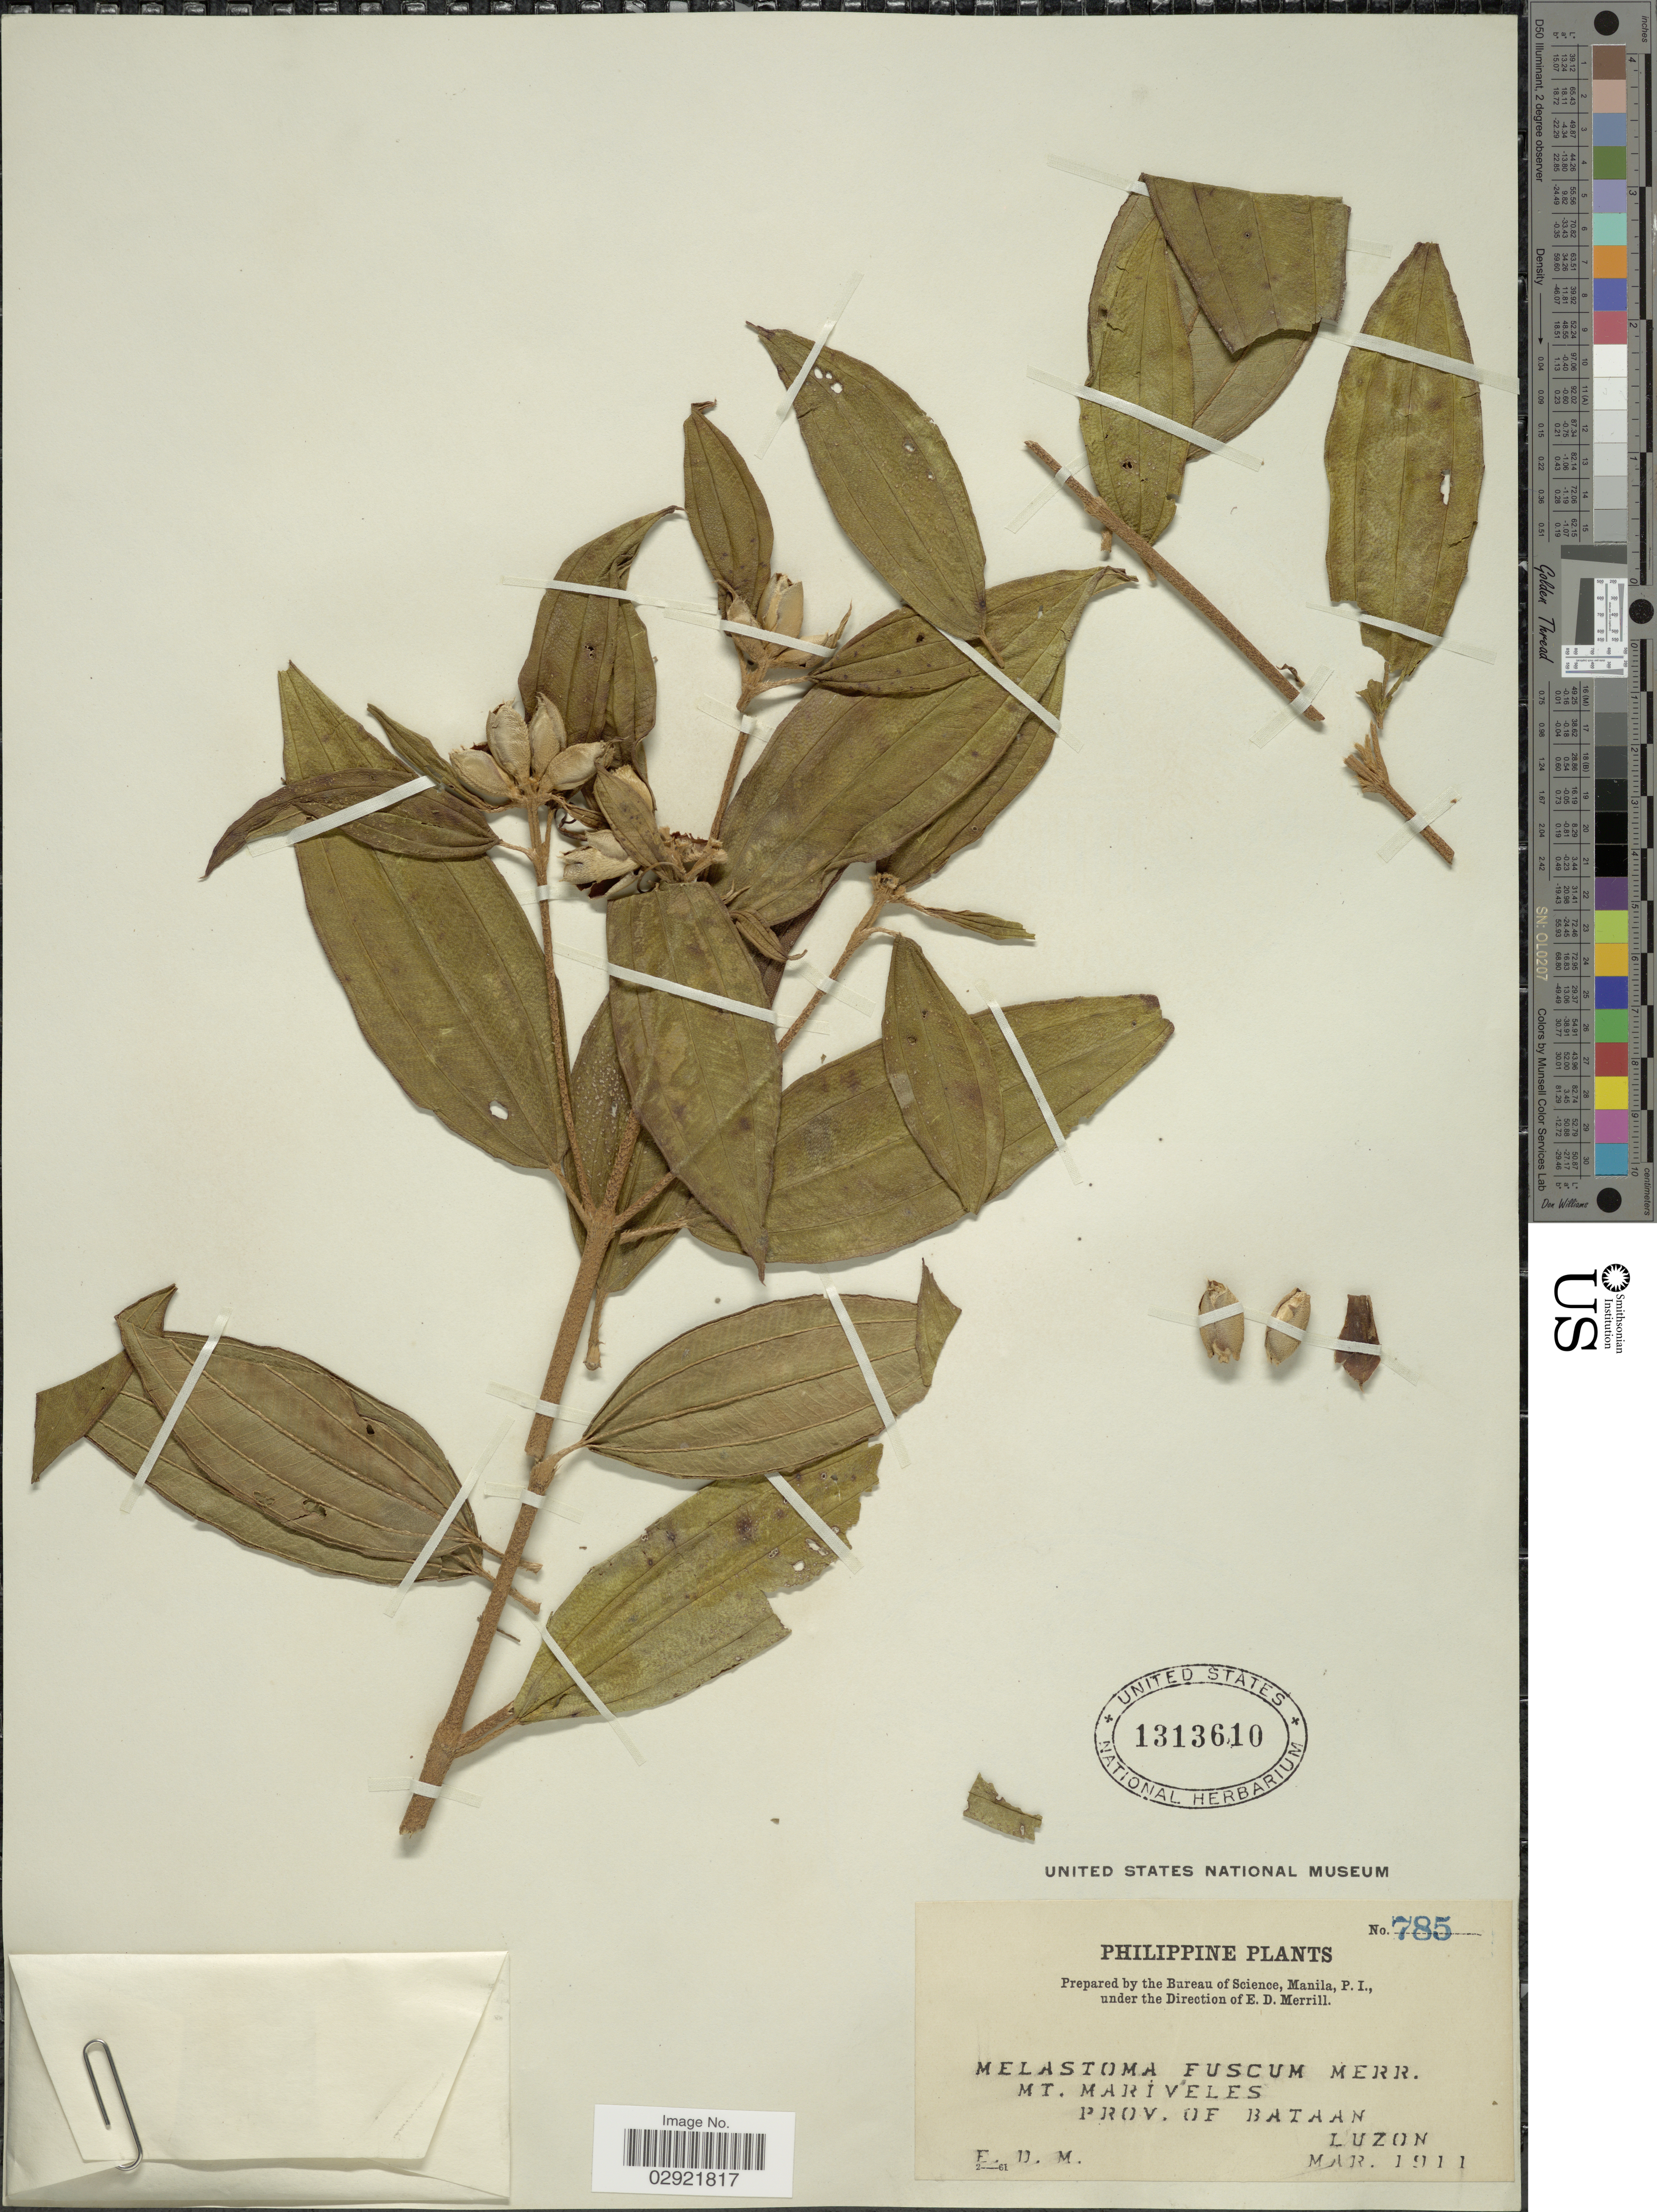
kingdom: Plantae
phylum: Tracheophyta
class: Magnoliopsida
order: Myrtales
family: Melastomataceae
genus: Melastoma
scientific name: Melastoma malabathricum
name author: L.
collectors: A. D. E. Elmer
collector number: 785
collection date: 1911-03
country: Philippines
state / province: Central Luzon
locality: Mt. Mariveles. Prov. of Bataan. Luzon.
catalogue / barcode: US 1313610